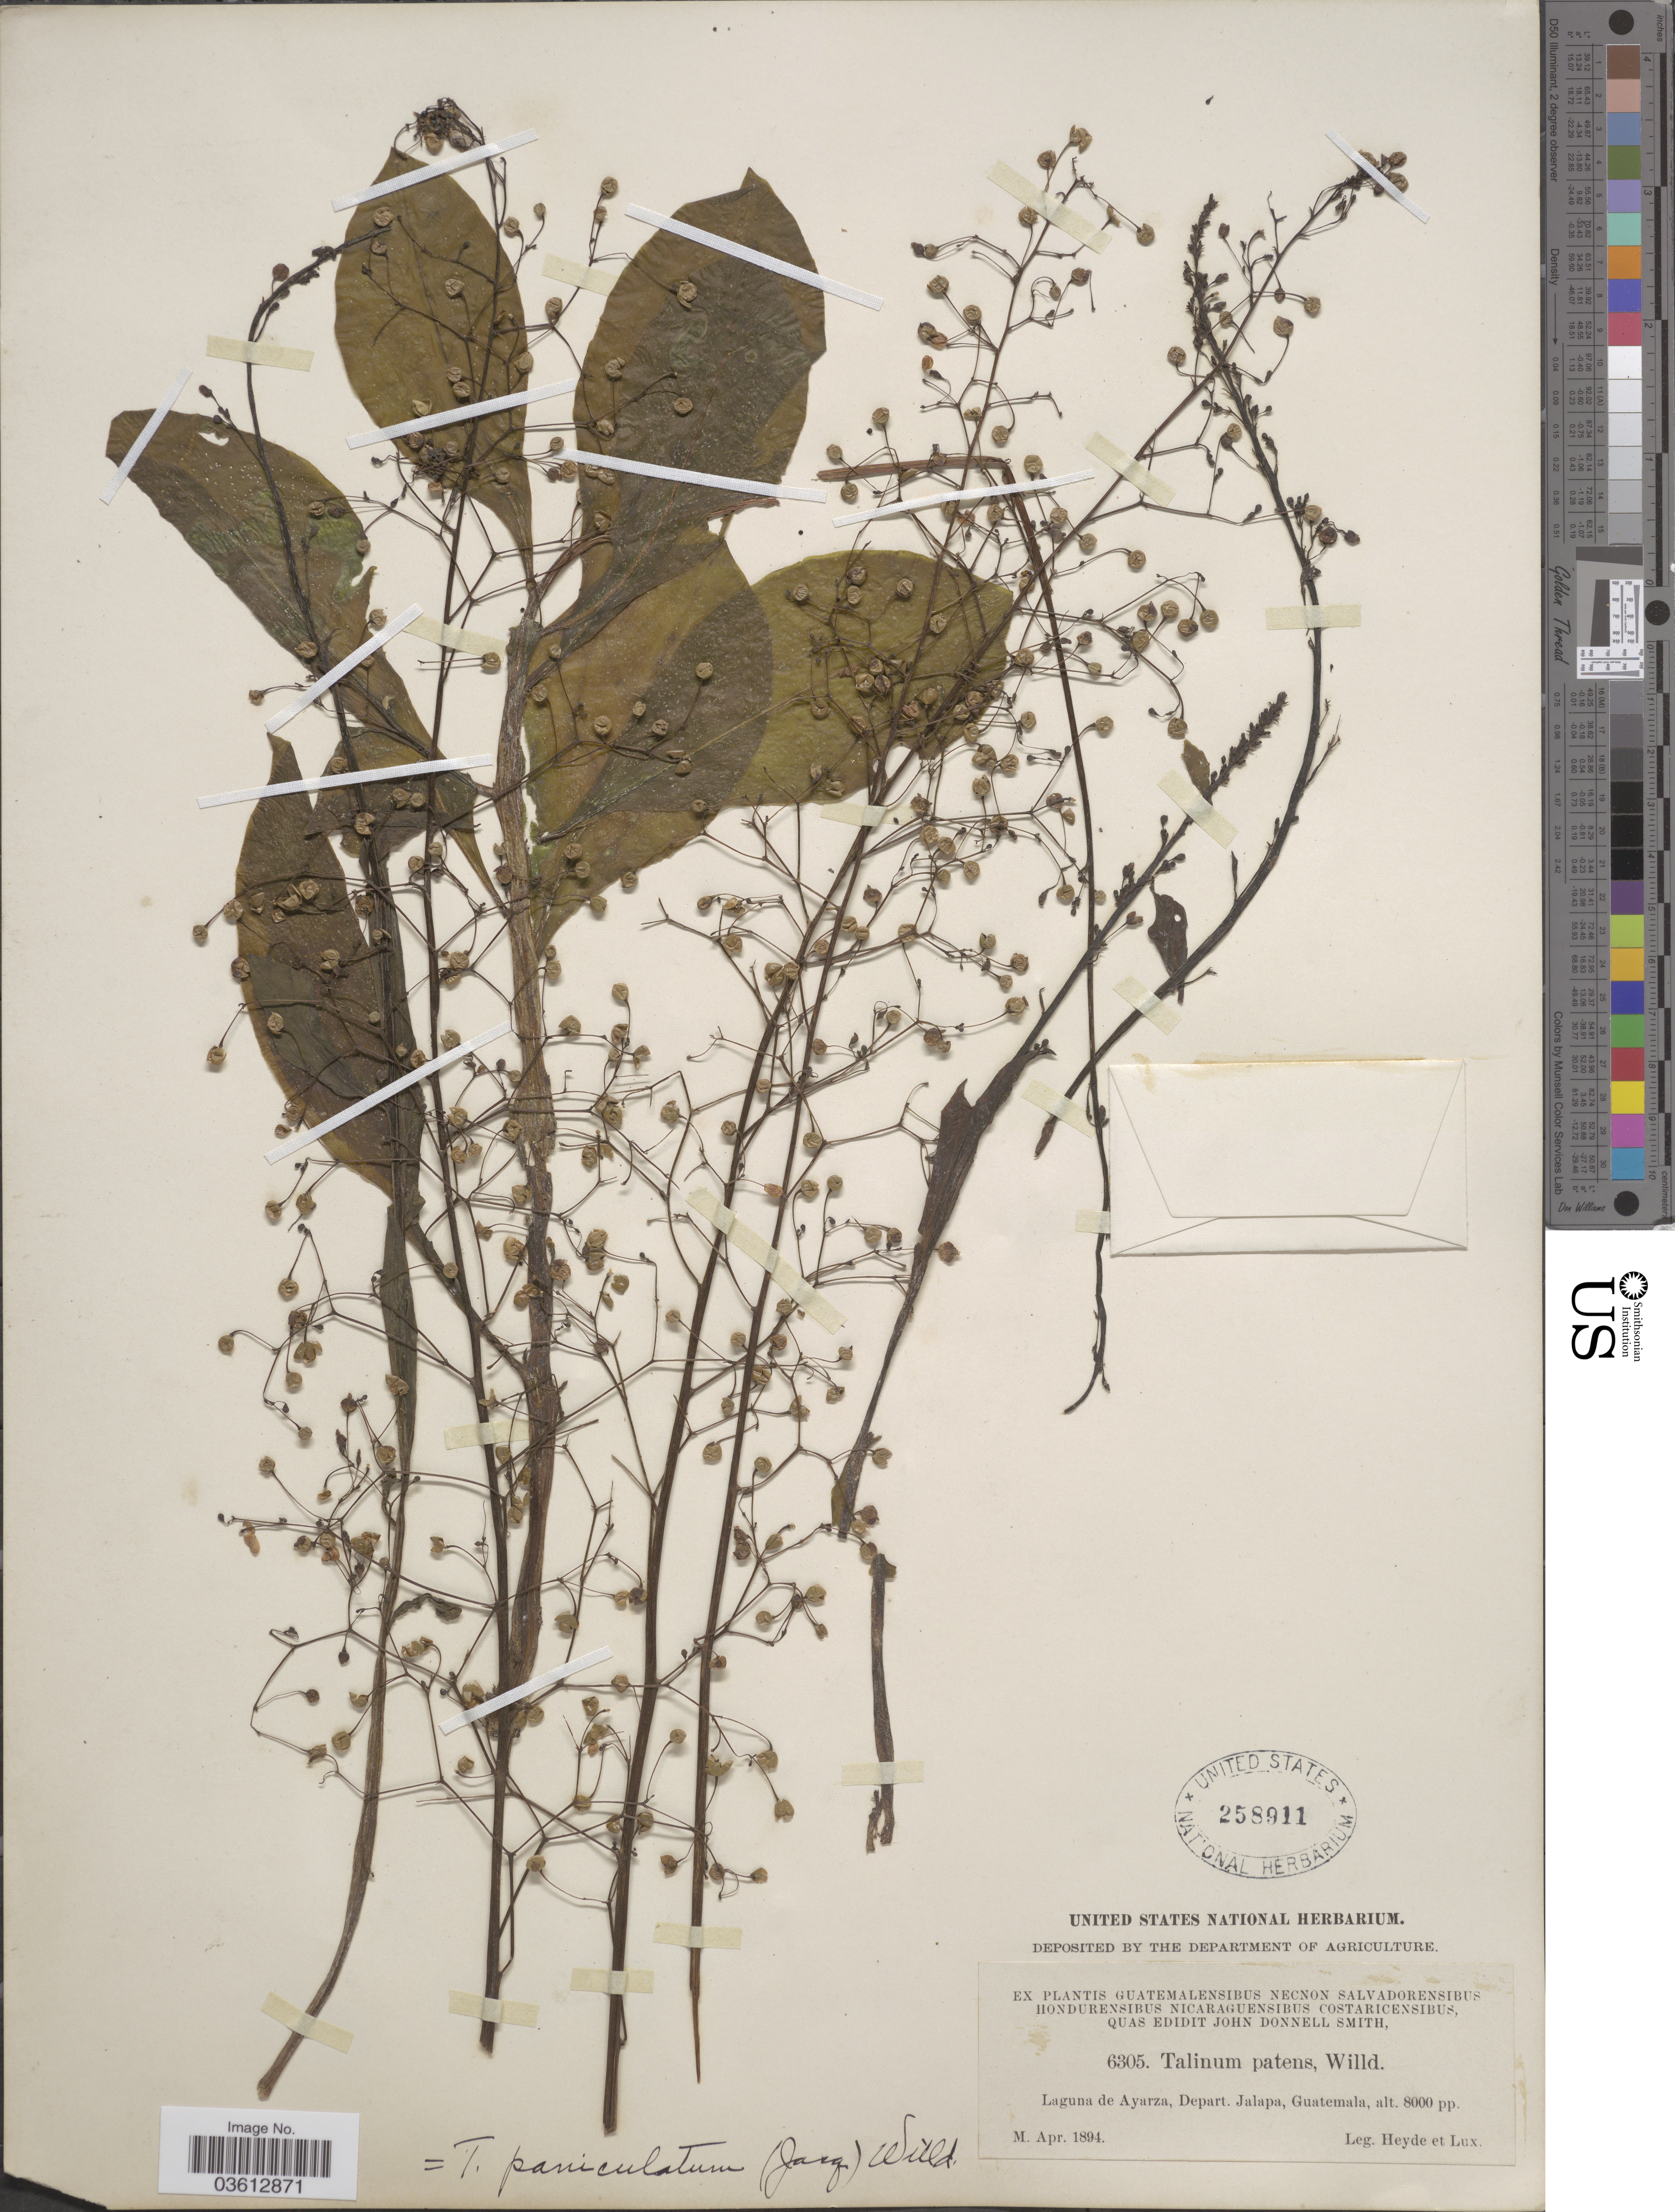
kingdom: Plantae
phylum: Tracheophyta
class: Magnoliopsida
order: Caryophyllales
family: Talinaceae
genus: Talinum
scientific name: Talinum paniculatum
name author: (Jacq.) Gaertn.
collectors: Heyde & Lux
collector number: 6305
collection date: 1894-04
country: Guatemala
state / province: Jalapa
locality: Laguna de Ayarza, Depart. Jalapa.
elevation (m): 2438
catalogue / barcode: US 258911